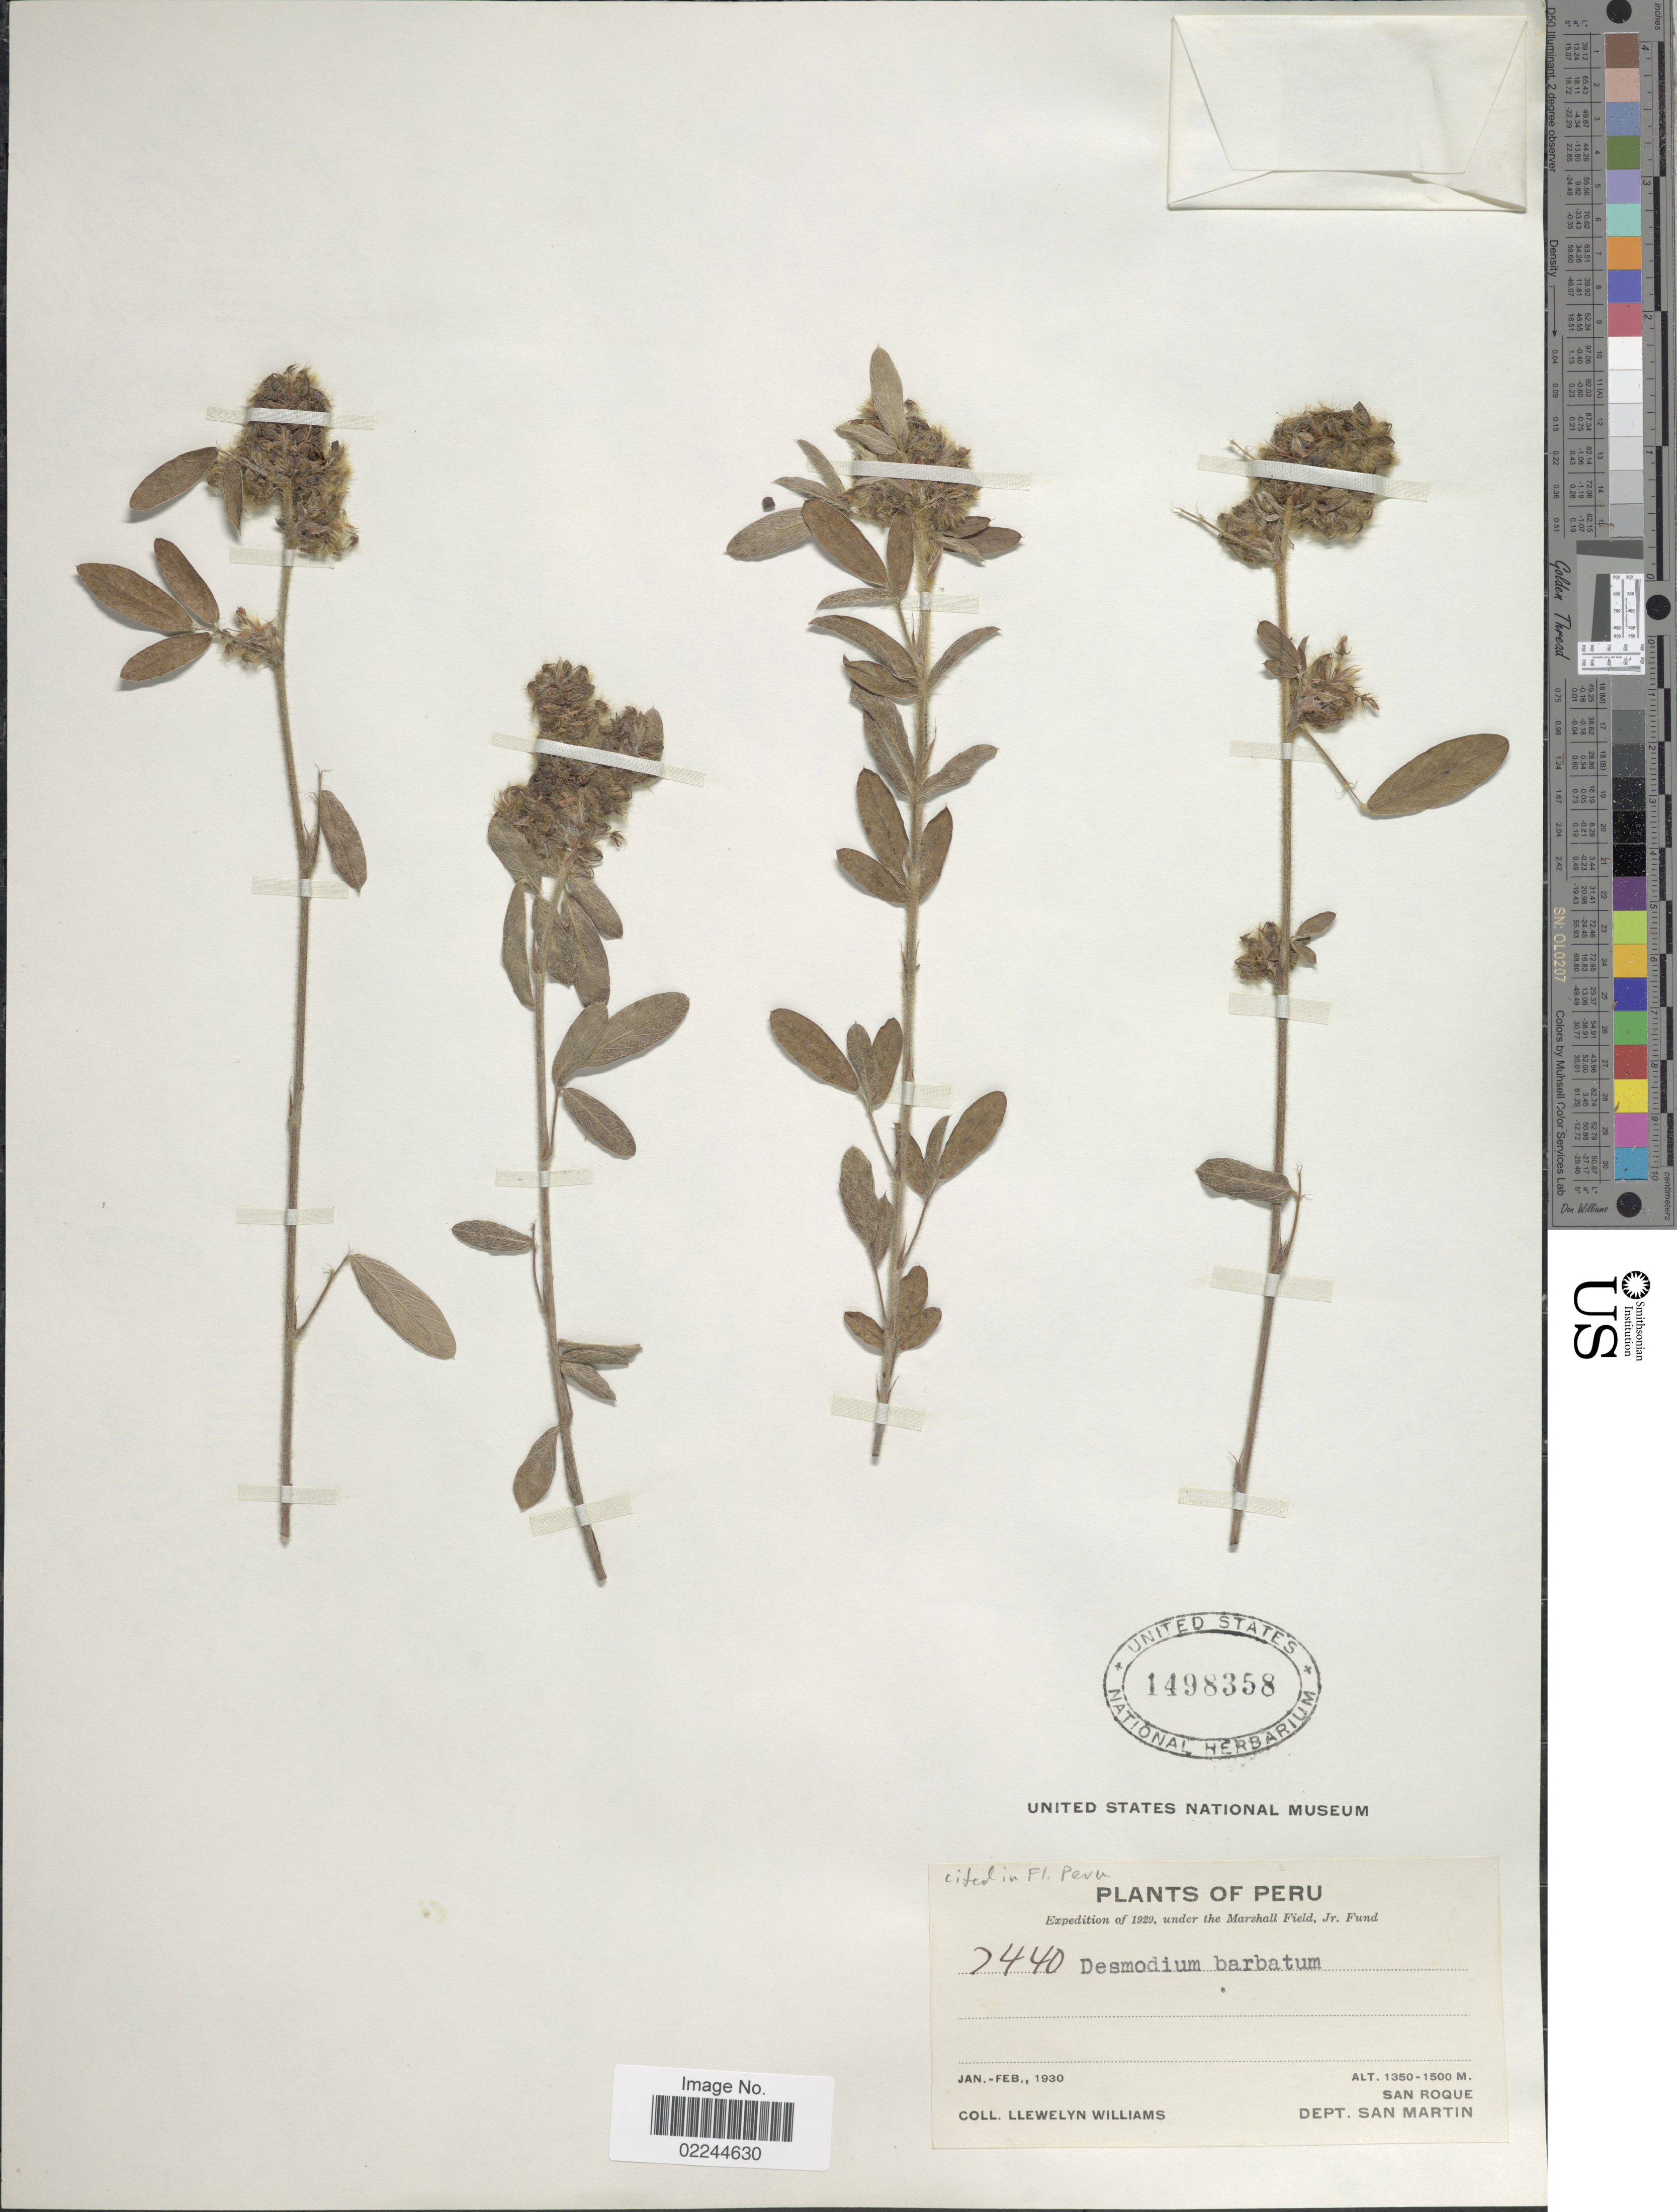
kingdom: Plantae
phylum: Tracheophyta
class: Magnoliopsida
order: Fabales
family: Fabaceae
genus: Grona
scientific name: Grona barbata var. barbata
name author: (L.) H. Ohashi & K. Ohashi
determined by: Strong, Mark T., (BOT), Smithsonian Institution - National Museum of Natural History (UNITED STATES)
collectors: Ll. Williams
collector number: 7440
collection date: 1930-01/1930-02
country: Peru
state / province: San Martín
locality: San Roque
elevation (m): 1350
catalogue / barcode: US 1498358